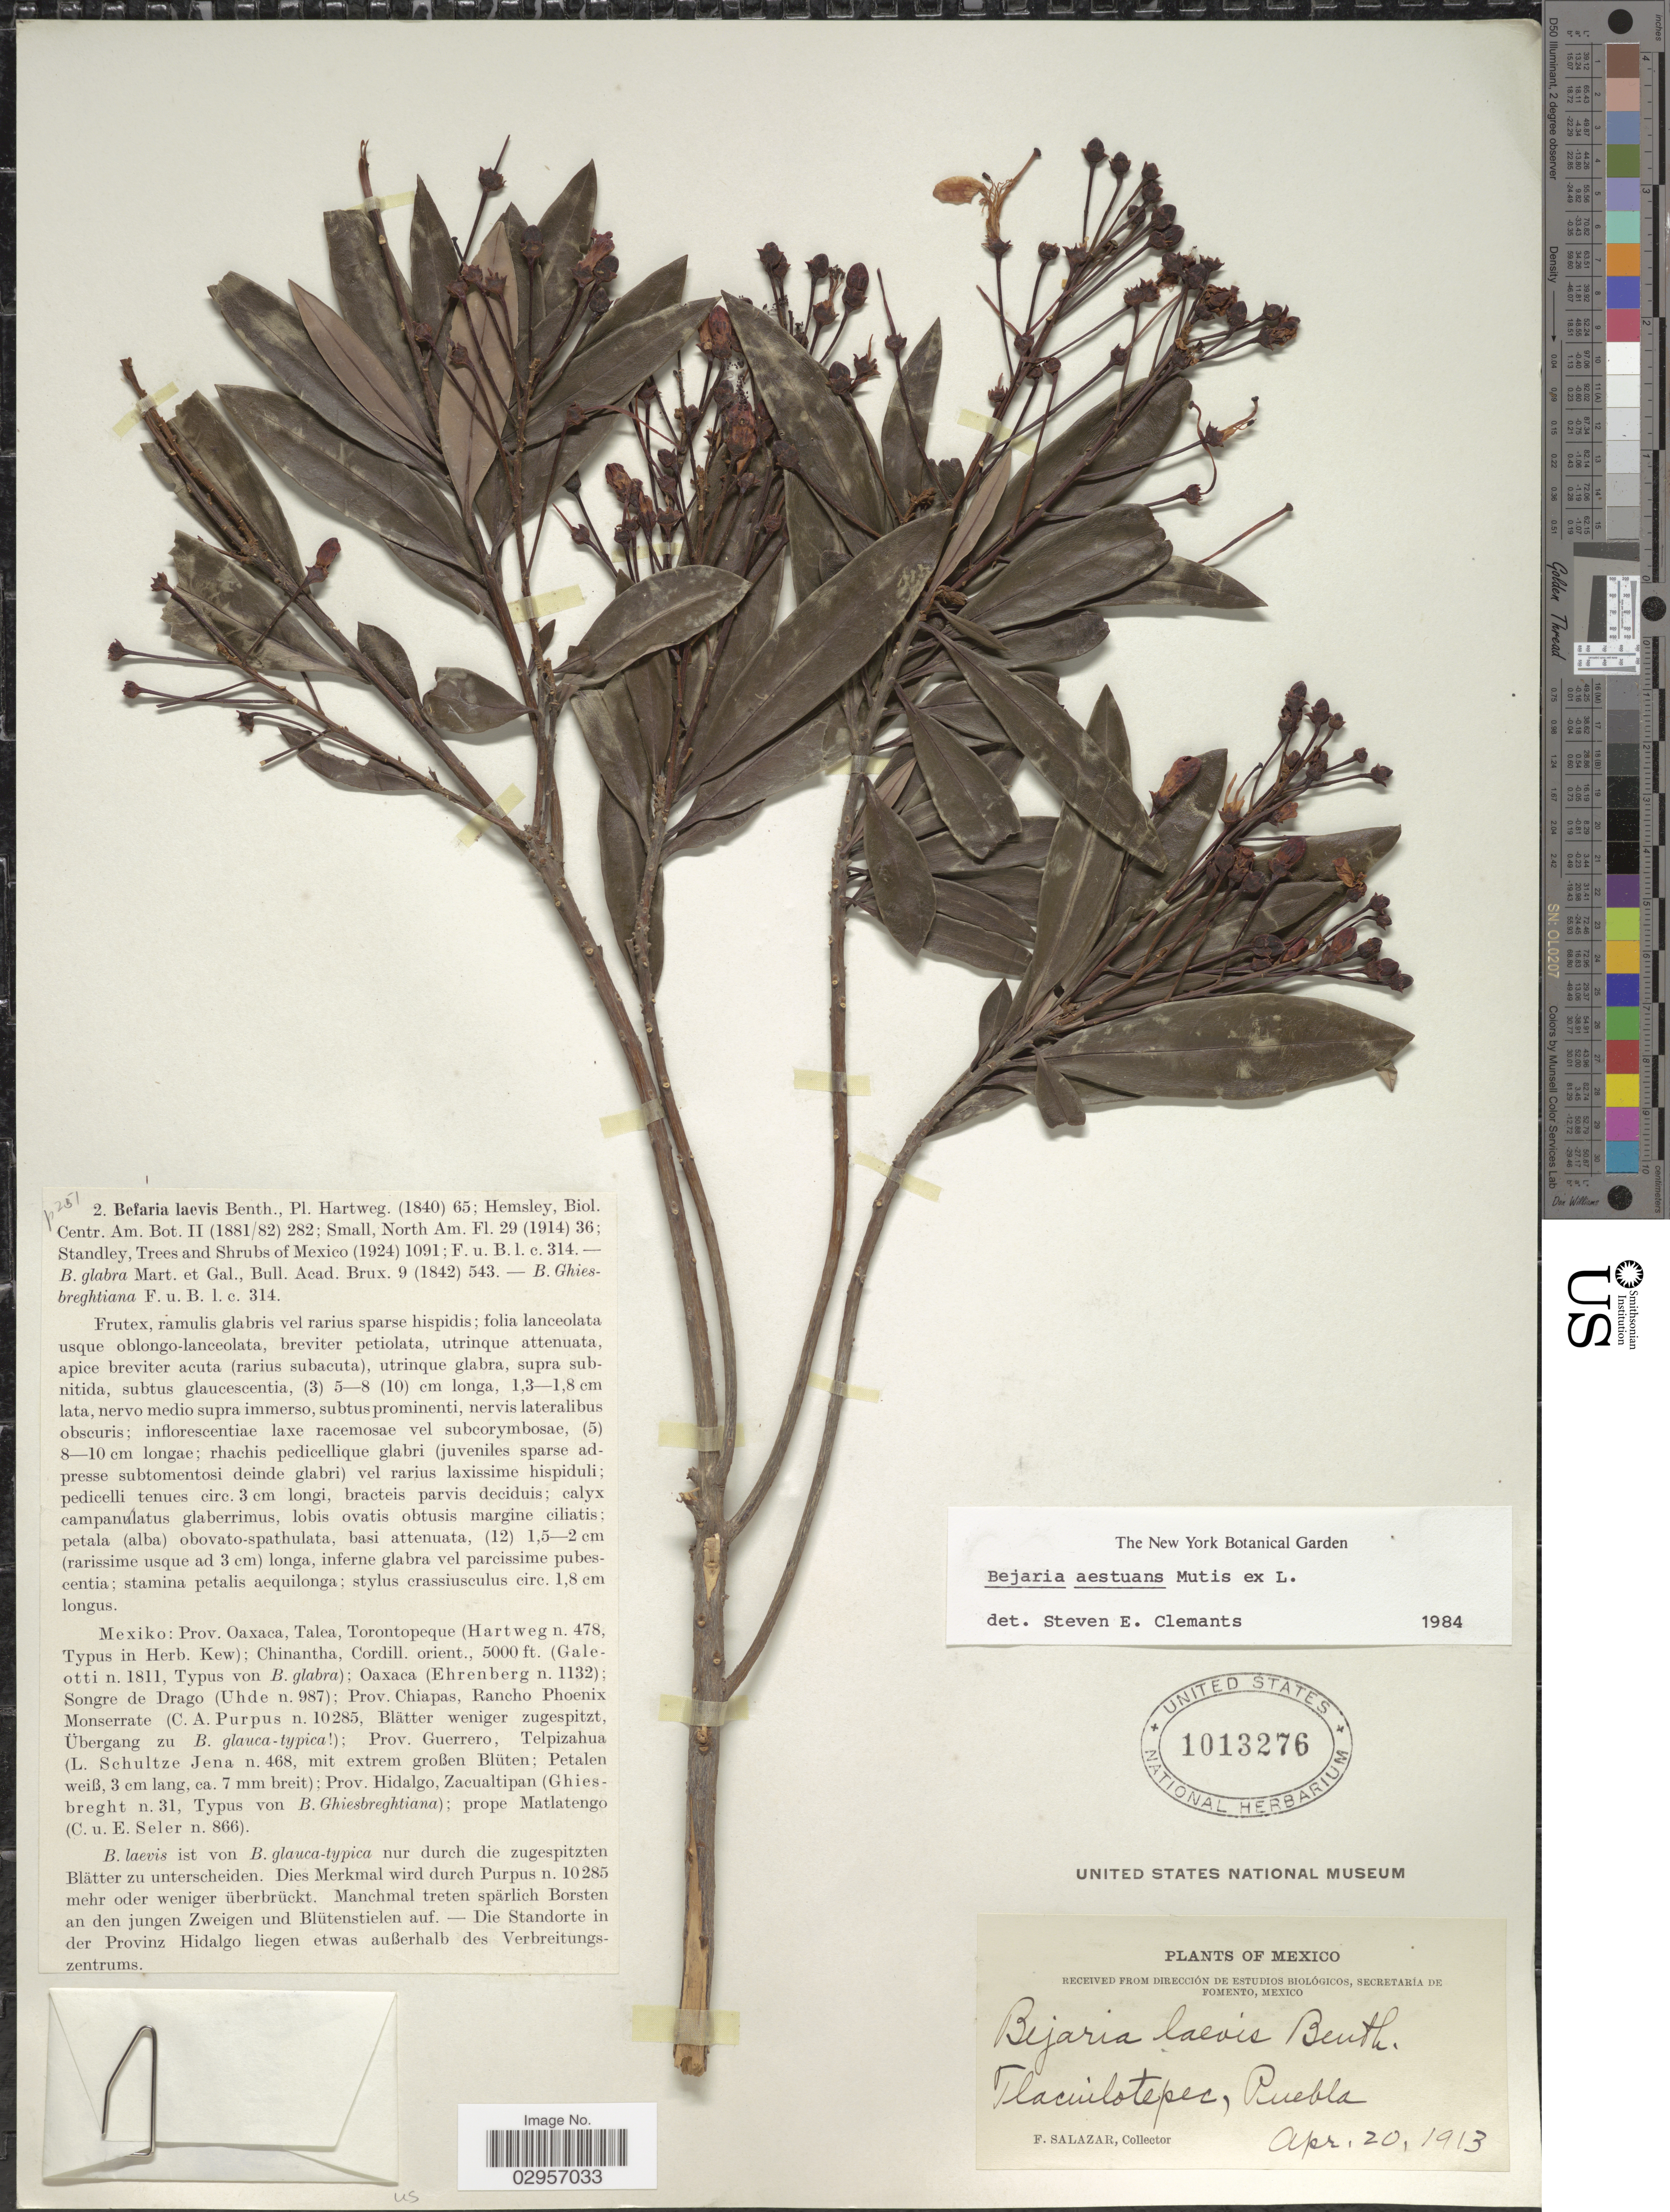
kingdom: Plantae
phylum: Tracheophyta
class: Magnoliopsida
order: Ericales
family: Ericaceae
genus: Befaria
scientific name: Befaria aestuans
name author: Mutis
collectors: F. Salazar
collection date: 1913-04-20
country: Mexico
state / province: Puebla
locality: Tlacuilotepec, Puebla.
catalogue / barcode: US 1013276